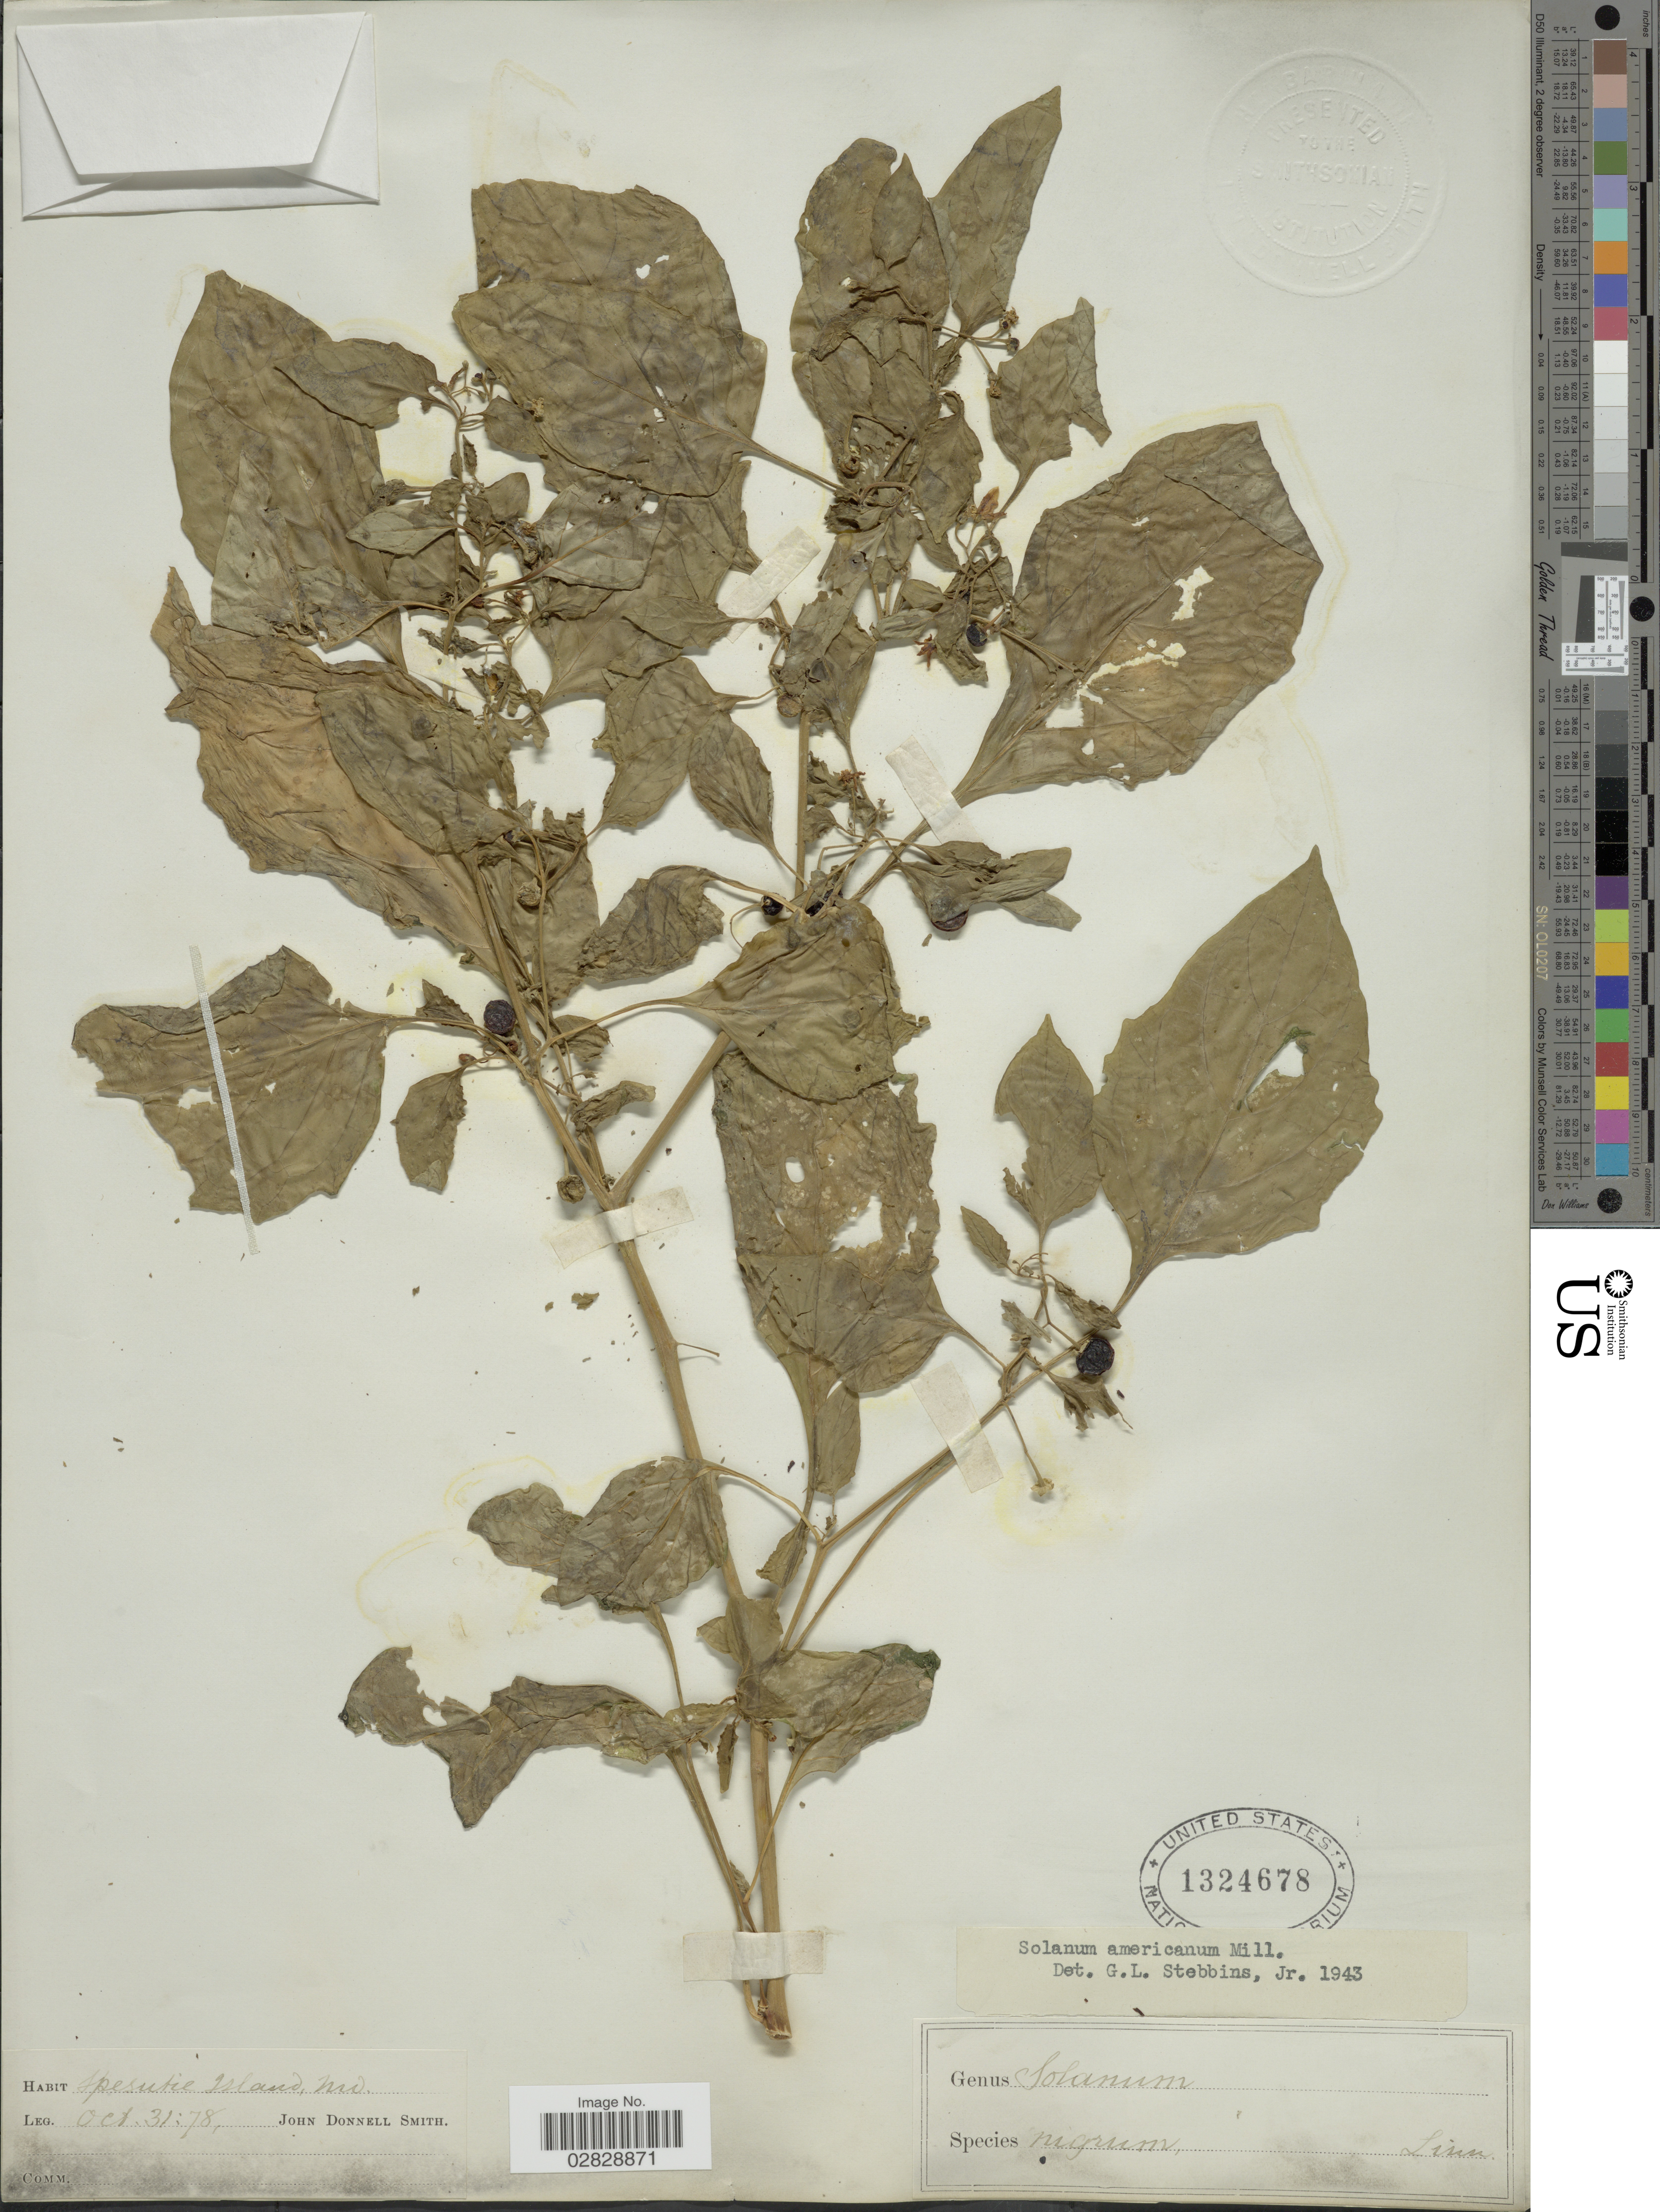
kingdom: Plantae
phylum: Tracheophyta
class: Magnoliopsida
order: Solanales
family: Solanaceae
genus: Solanum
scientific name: Solanum emulans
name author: Raf.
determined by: Knapp, S. D.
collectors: J. Donnell Smith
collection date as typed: Transcribed d/m/y: 31/10/78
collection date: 1878-10-31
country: United States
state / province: Maryland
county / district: Harford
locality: Spesutie Island, Md.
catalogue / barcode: US 1324678